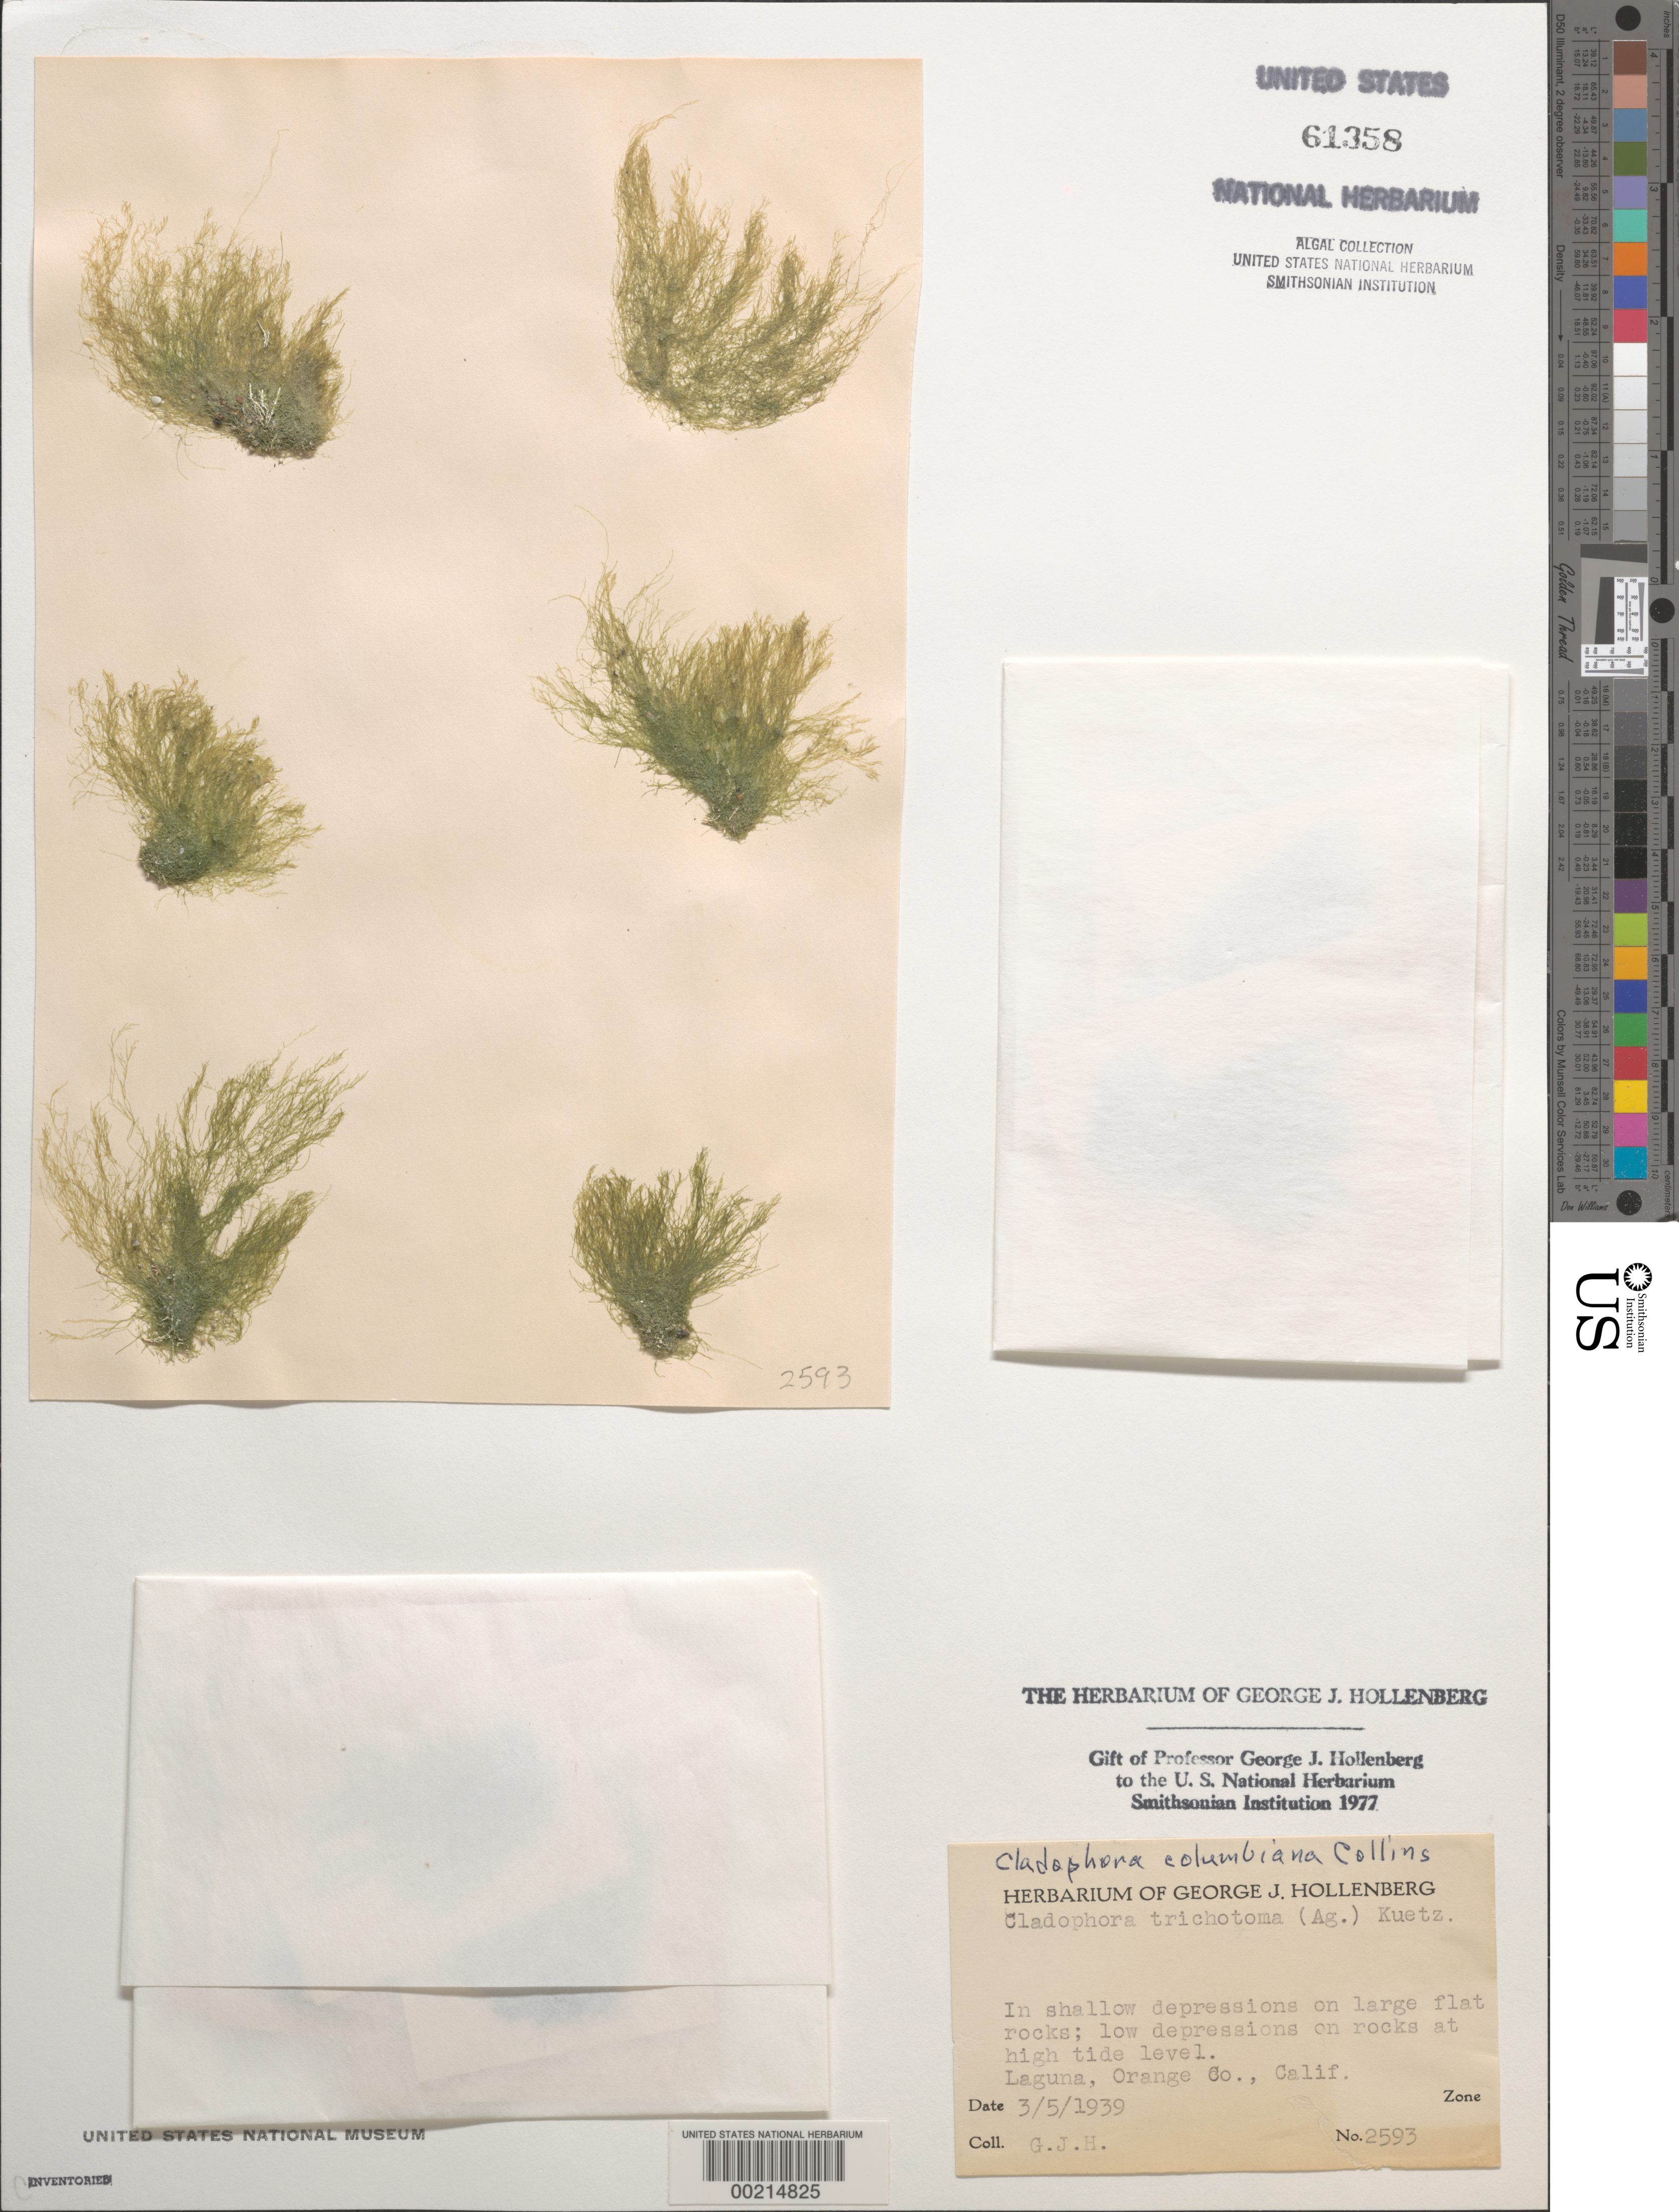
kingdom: Plantae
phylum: Chlorophyta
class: Ulvophyceae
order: Cladophorales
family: Cladophoraceae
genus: Cladophora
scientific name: Cladophora columbiana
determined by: Hollenberg, George J.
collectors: G. Hollenberg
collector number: GJH 2593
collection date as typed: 05 Mar 1939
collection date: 1939-03-05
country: United States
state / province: California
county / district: Orange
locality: Laguna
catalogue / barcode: US 61358